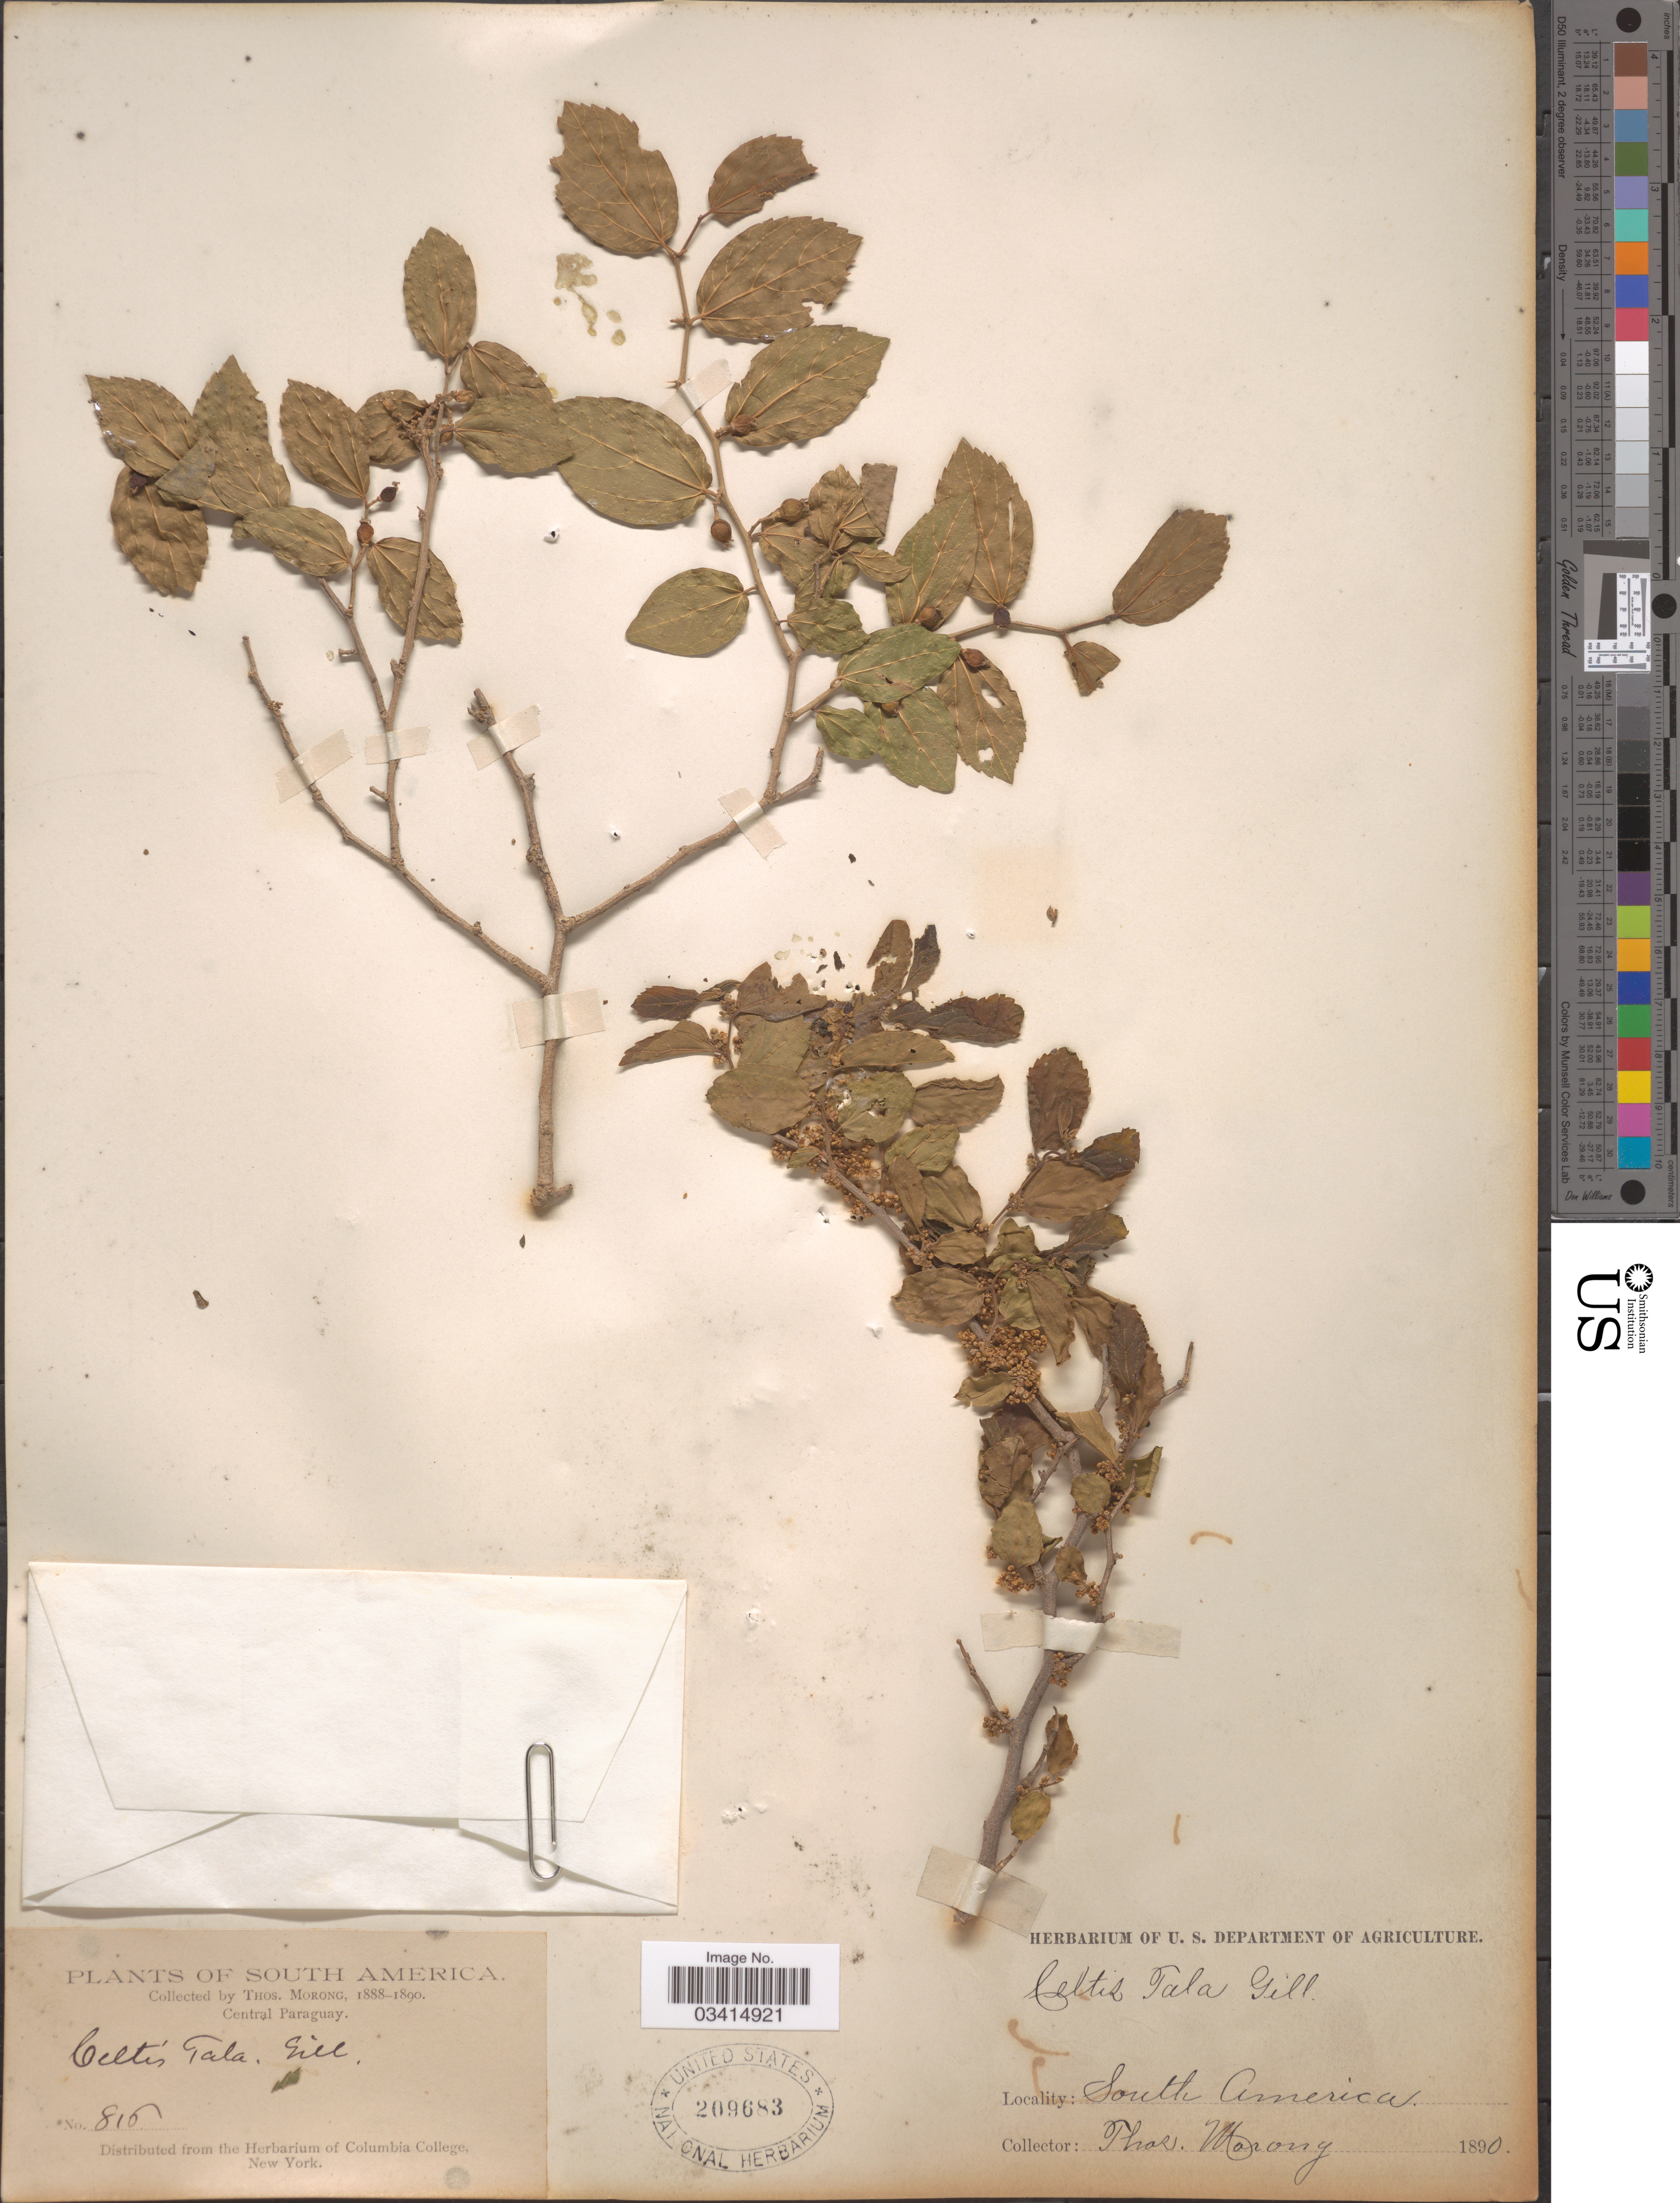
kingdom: Plantae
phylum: Tracheophyta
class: Magnoliopsida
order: Rosales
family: Cannabaceae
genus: Celtis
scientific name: Celtis spinosa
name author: Ruiz ex Miq.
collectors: ex herb. T. Morong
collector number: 816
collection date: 1890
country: Paraguay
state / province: Central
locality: Central Paraguay.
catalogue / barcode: US 209683